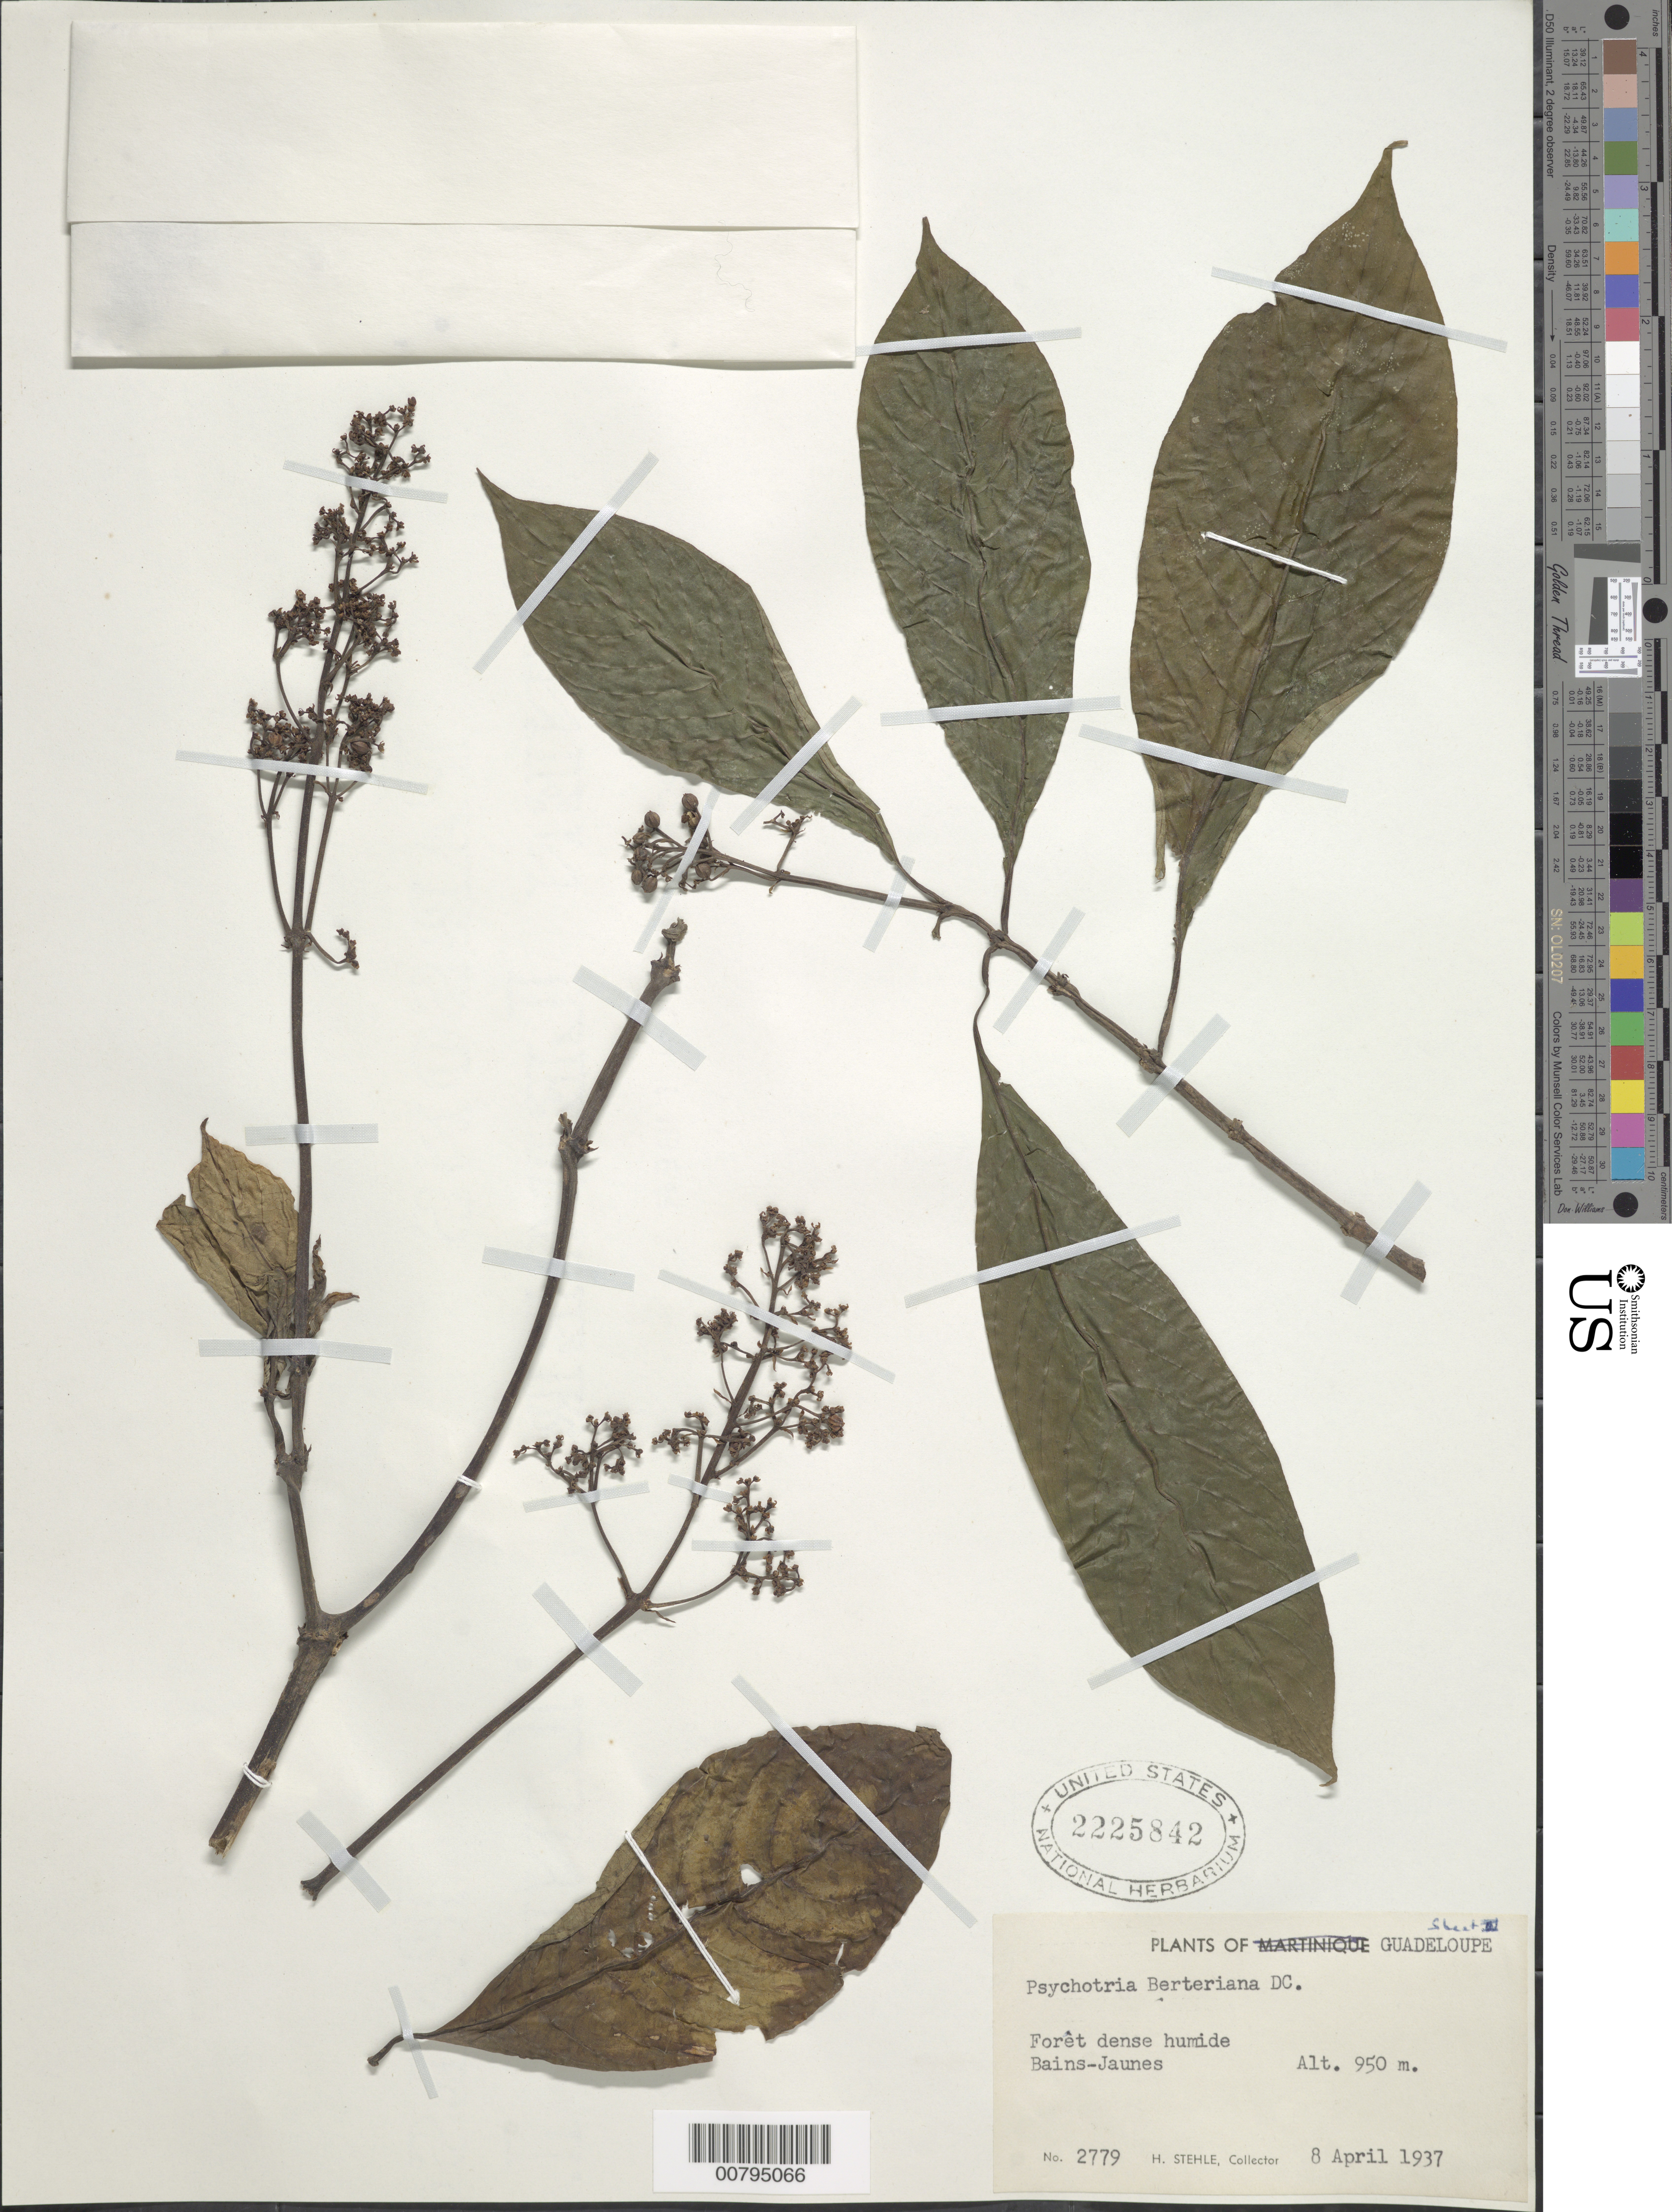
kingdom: Plantae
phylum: Tracheophyta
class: Magnoliopsida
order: Gentianales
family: Rubiaceae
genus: Psychotria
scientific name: Psychotria berteroana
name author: DC.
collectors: H. Stehlé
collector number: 2779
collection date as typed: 08 Apr 1937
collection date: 1937-04-08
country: Guadeloupe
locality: Bains-Jaunes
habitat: Foret dense humide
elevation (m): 950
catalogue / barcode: US 2225842